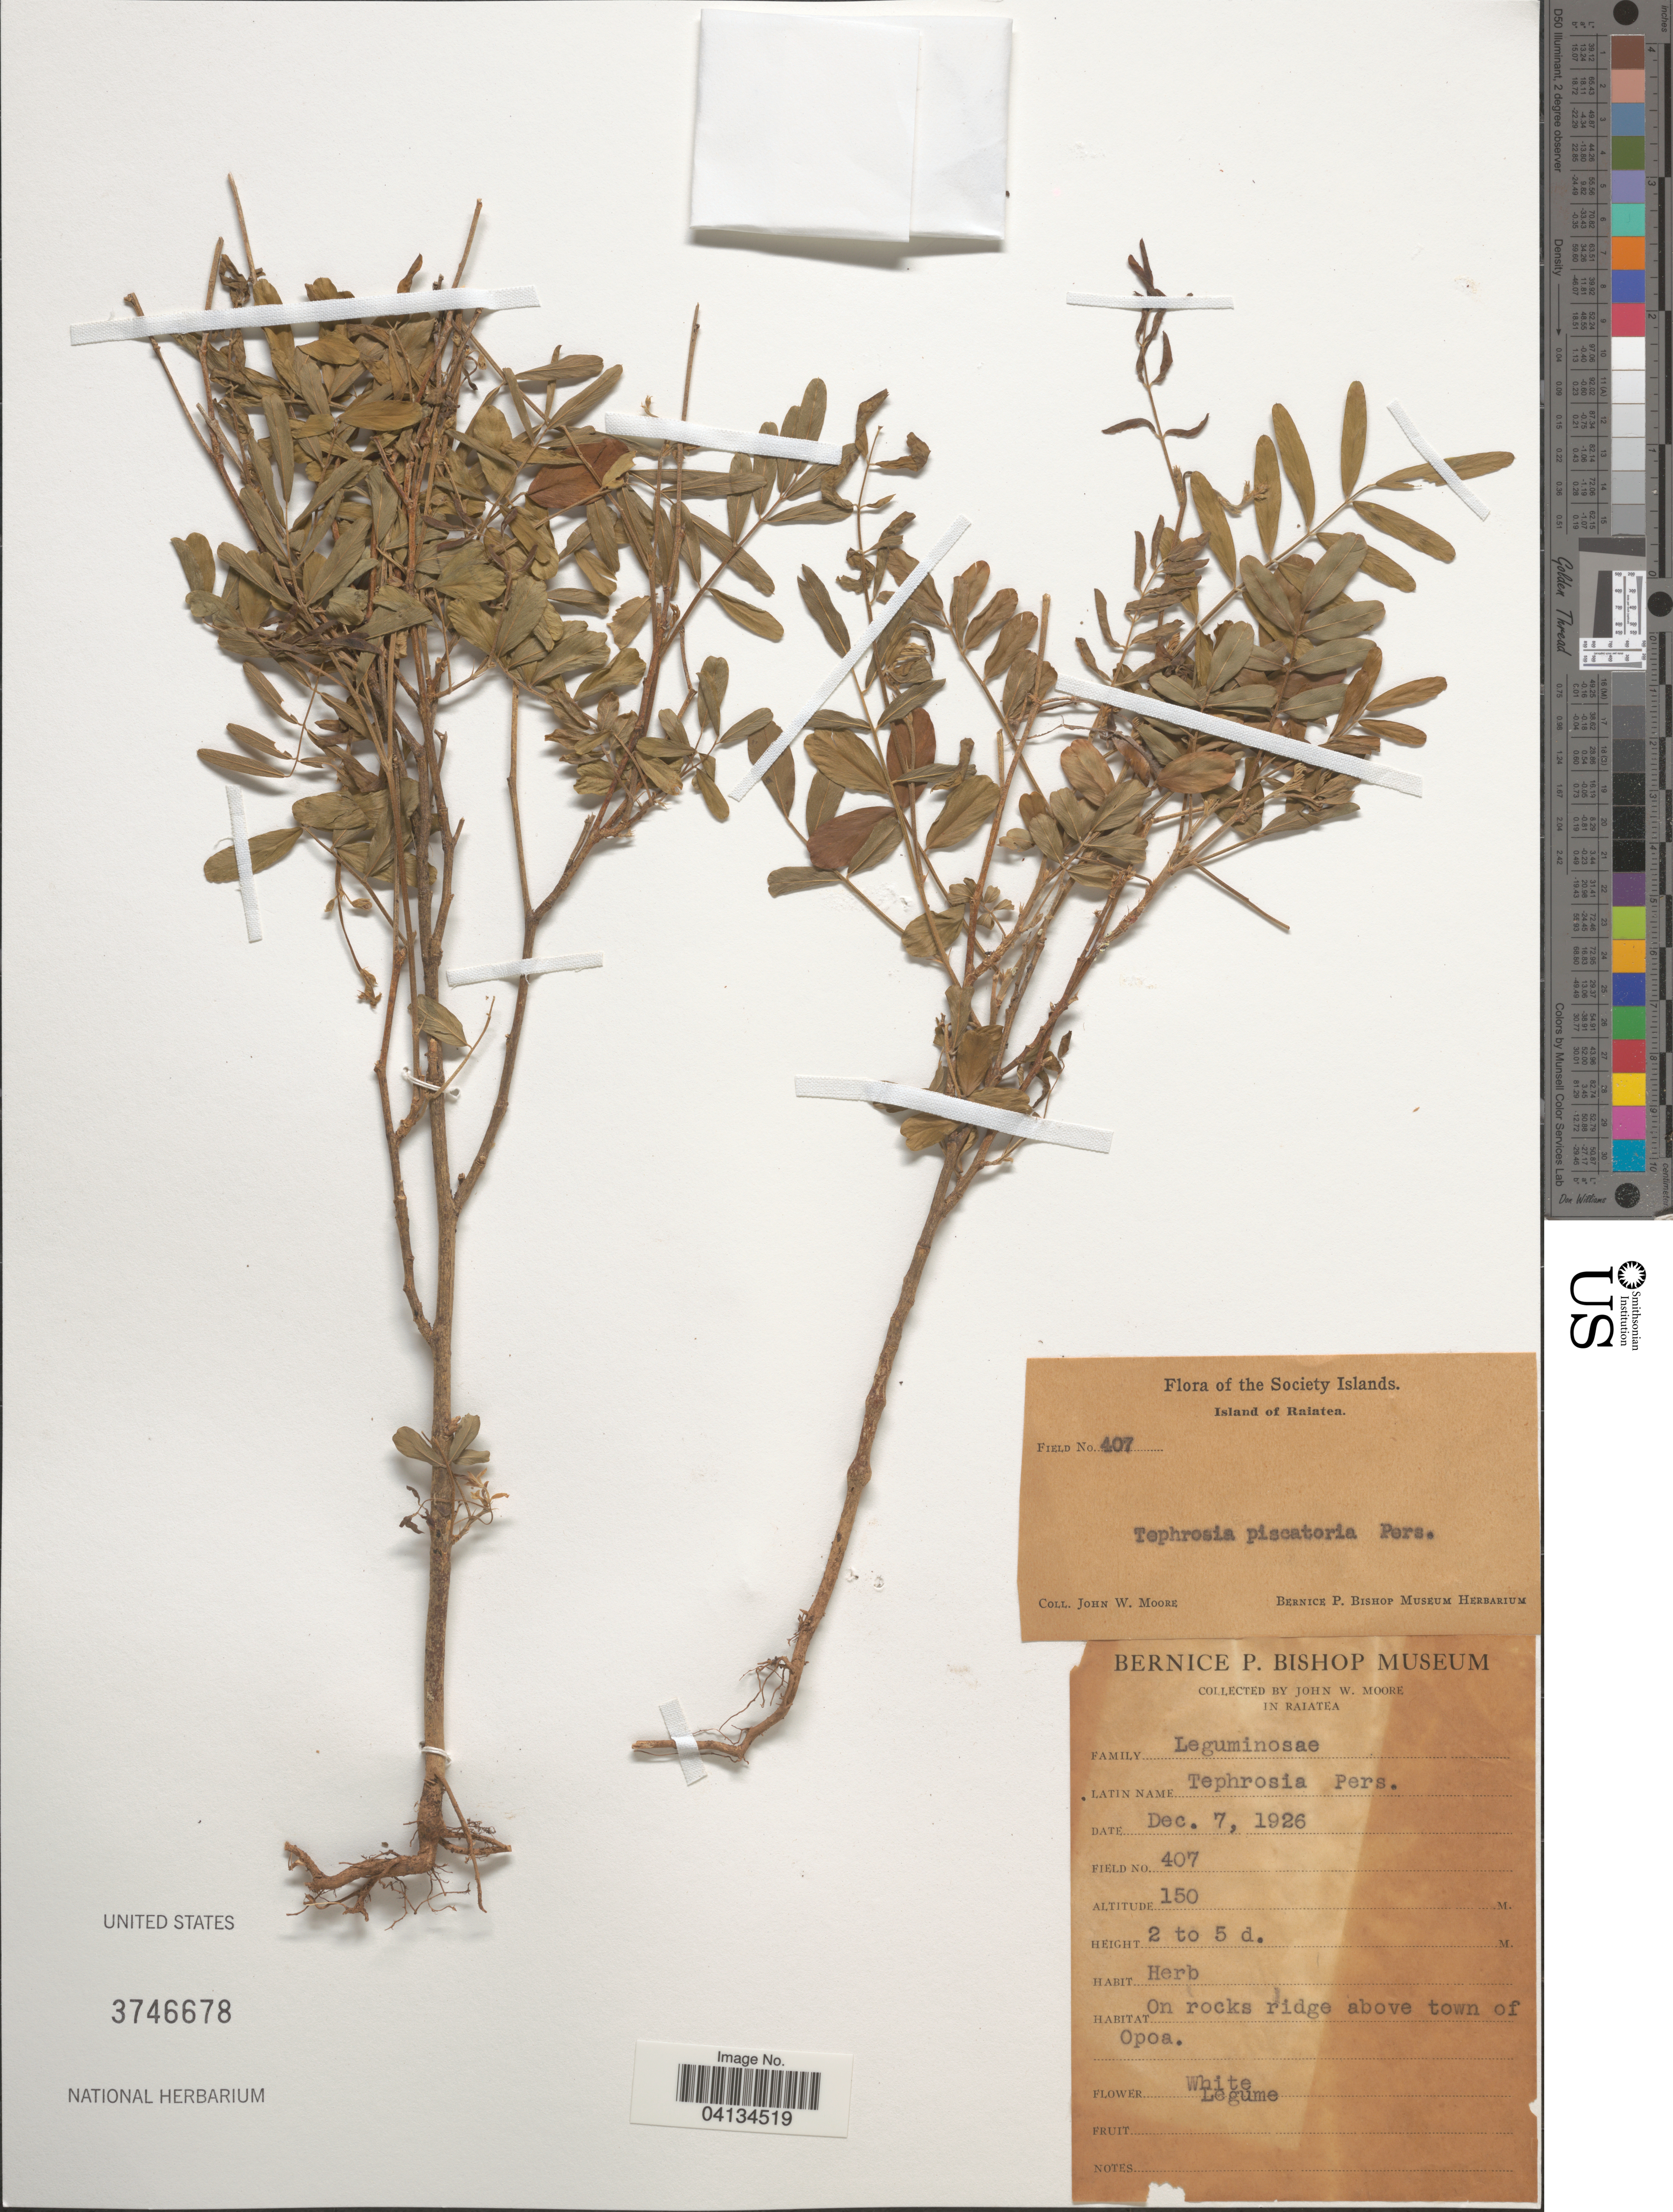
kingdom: Plantae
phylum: Tracheophyta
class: Magnoliopsida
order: Fabales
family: Fabaceae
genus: Tephrosia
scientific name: Tephrosia piscatoria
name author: (Aiton) Pers.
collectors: J. Moore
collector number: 407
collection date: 1926-12-07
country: French Polynesia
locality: The Society Islands. Island of Raiatea. On rocks ridge above town of Opoa.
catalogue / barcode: US 3746678